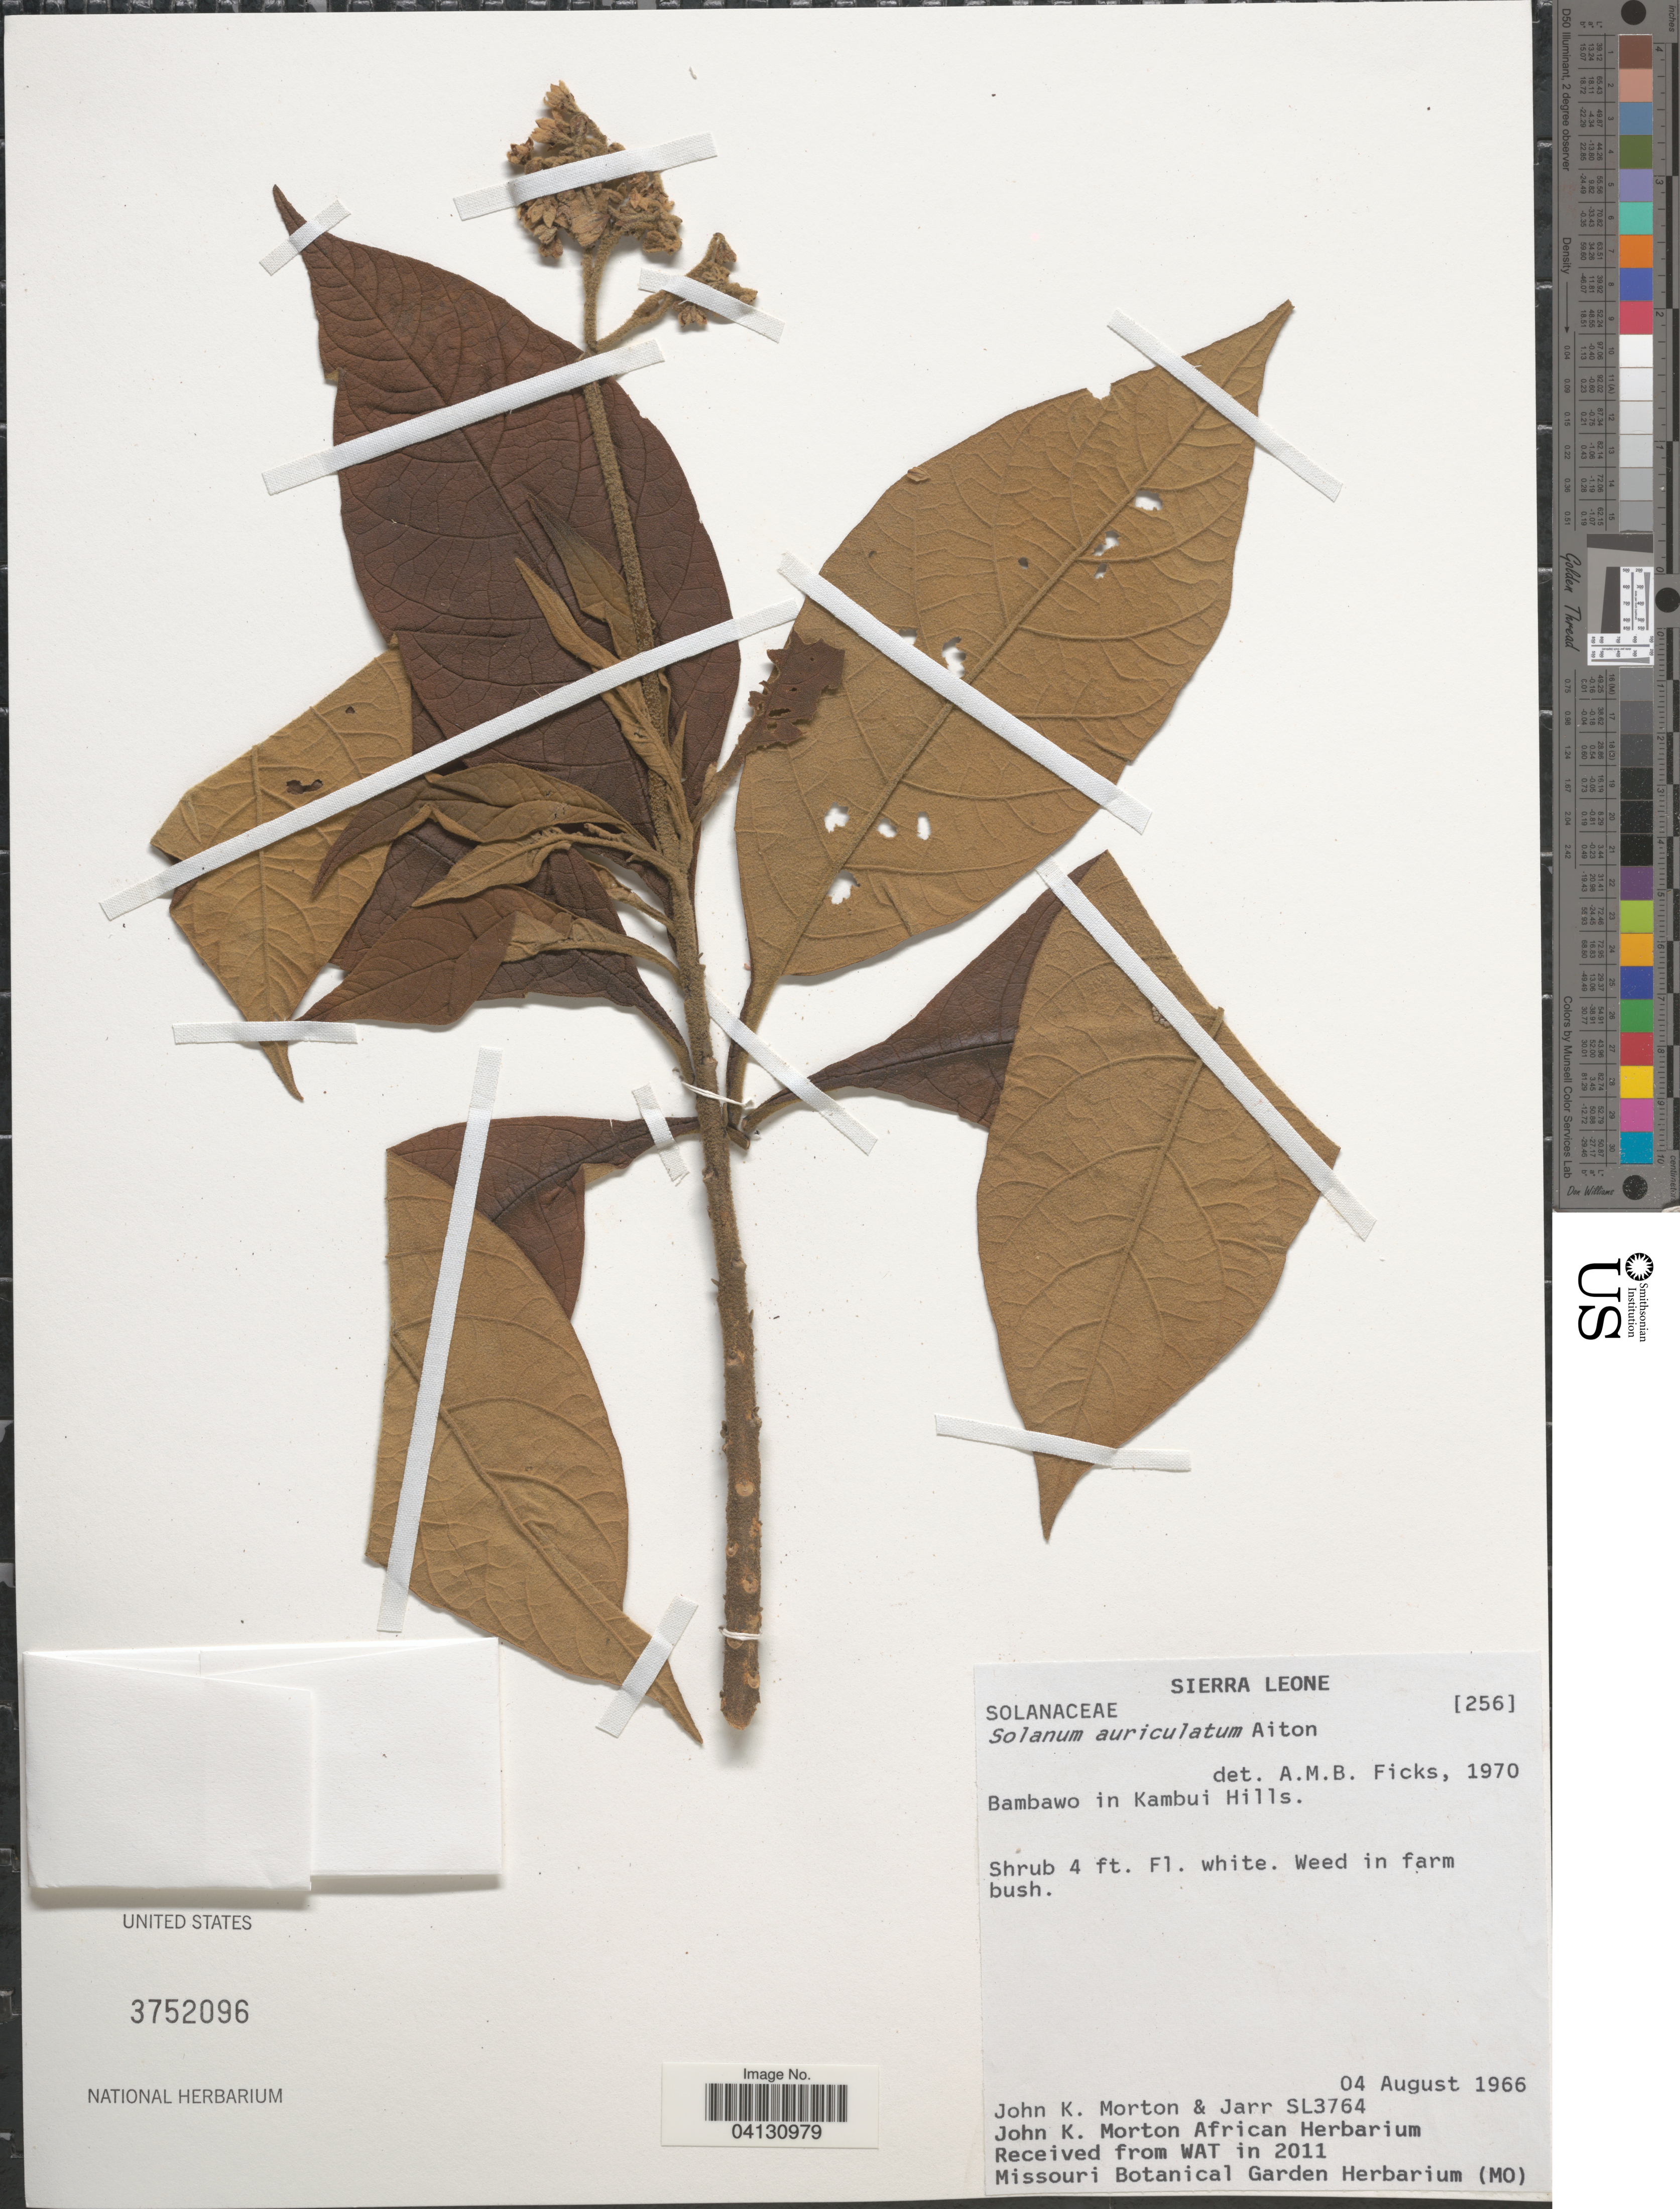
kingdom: Plantae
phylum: Tracheophyta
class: Magnoliopsida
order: Solanales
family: Solanaceae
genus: Solanum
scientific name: Solanum auriculatum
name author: Aiton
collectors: J. K. Morton & Jarr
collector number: SL3764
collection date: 1966-08-04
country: Sierra Leone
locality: Bambawo in Kambui Hills.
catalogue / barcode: US 3752096